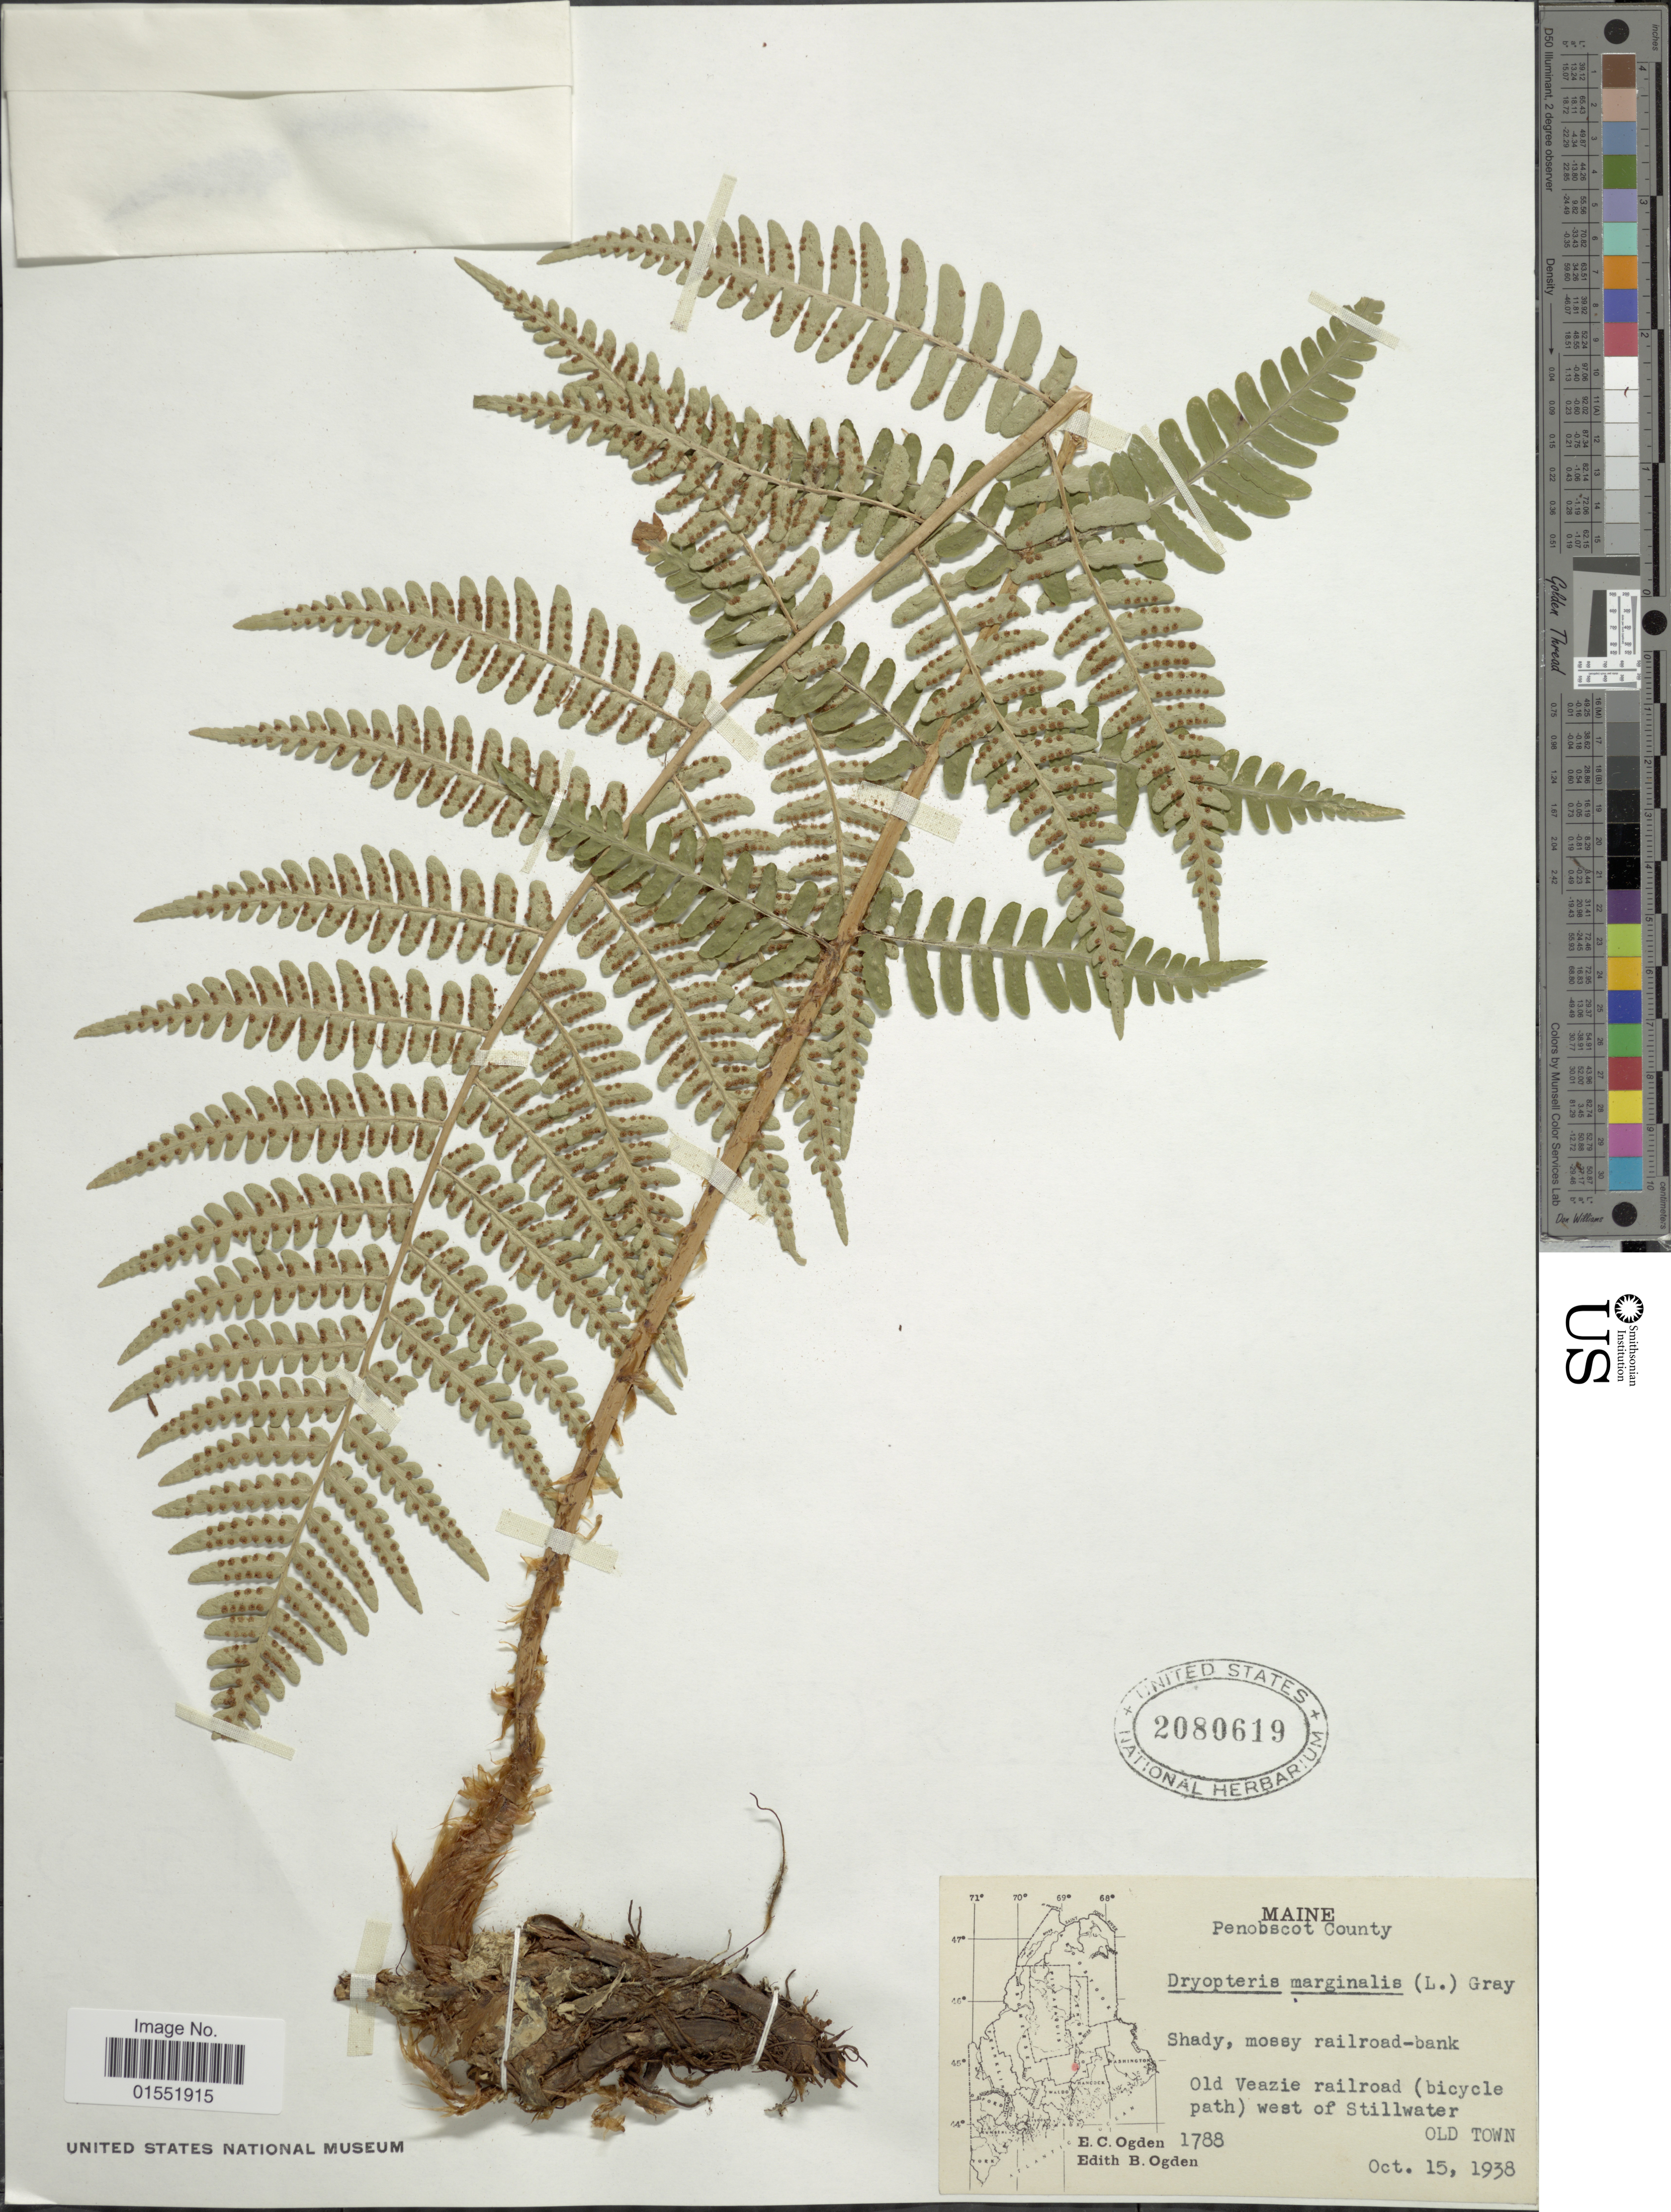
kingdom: Plantae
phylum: Tracheophyta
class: Polypodiopsida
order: Polypodiales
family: Dryopteridaceae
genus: Dryopteris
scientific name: Dryopteris marginalis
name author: (L.) A. Gray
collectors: E. Ogden & E. Ogden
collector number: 1788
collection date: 1938-10-15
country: United States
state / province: Maine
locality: Penobscot County. Old Veazie railroad (bicycle path) west of Stillwater. Old Town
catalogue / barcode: US 2080619